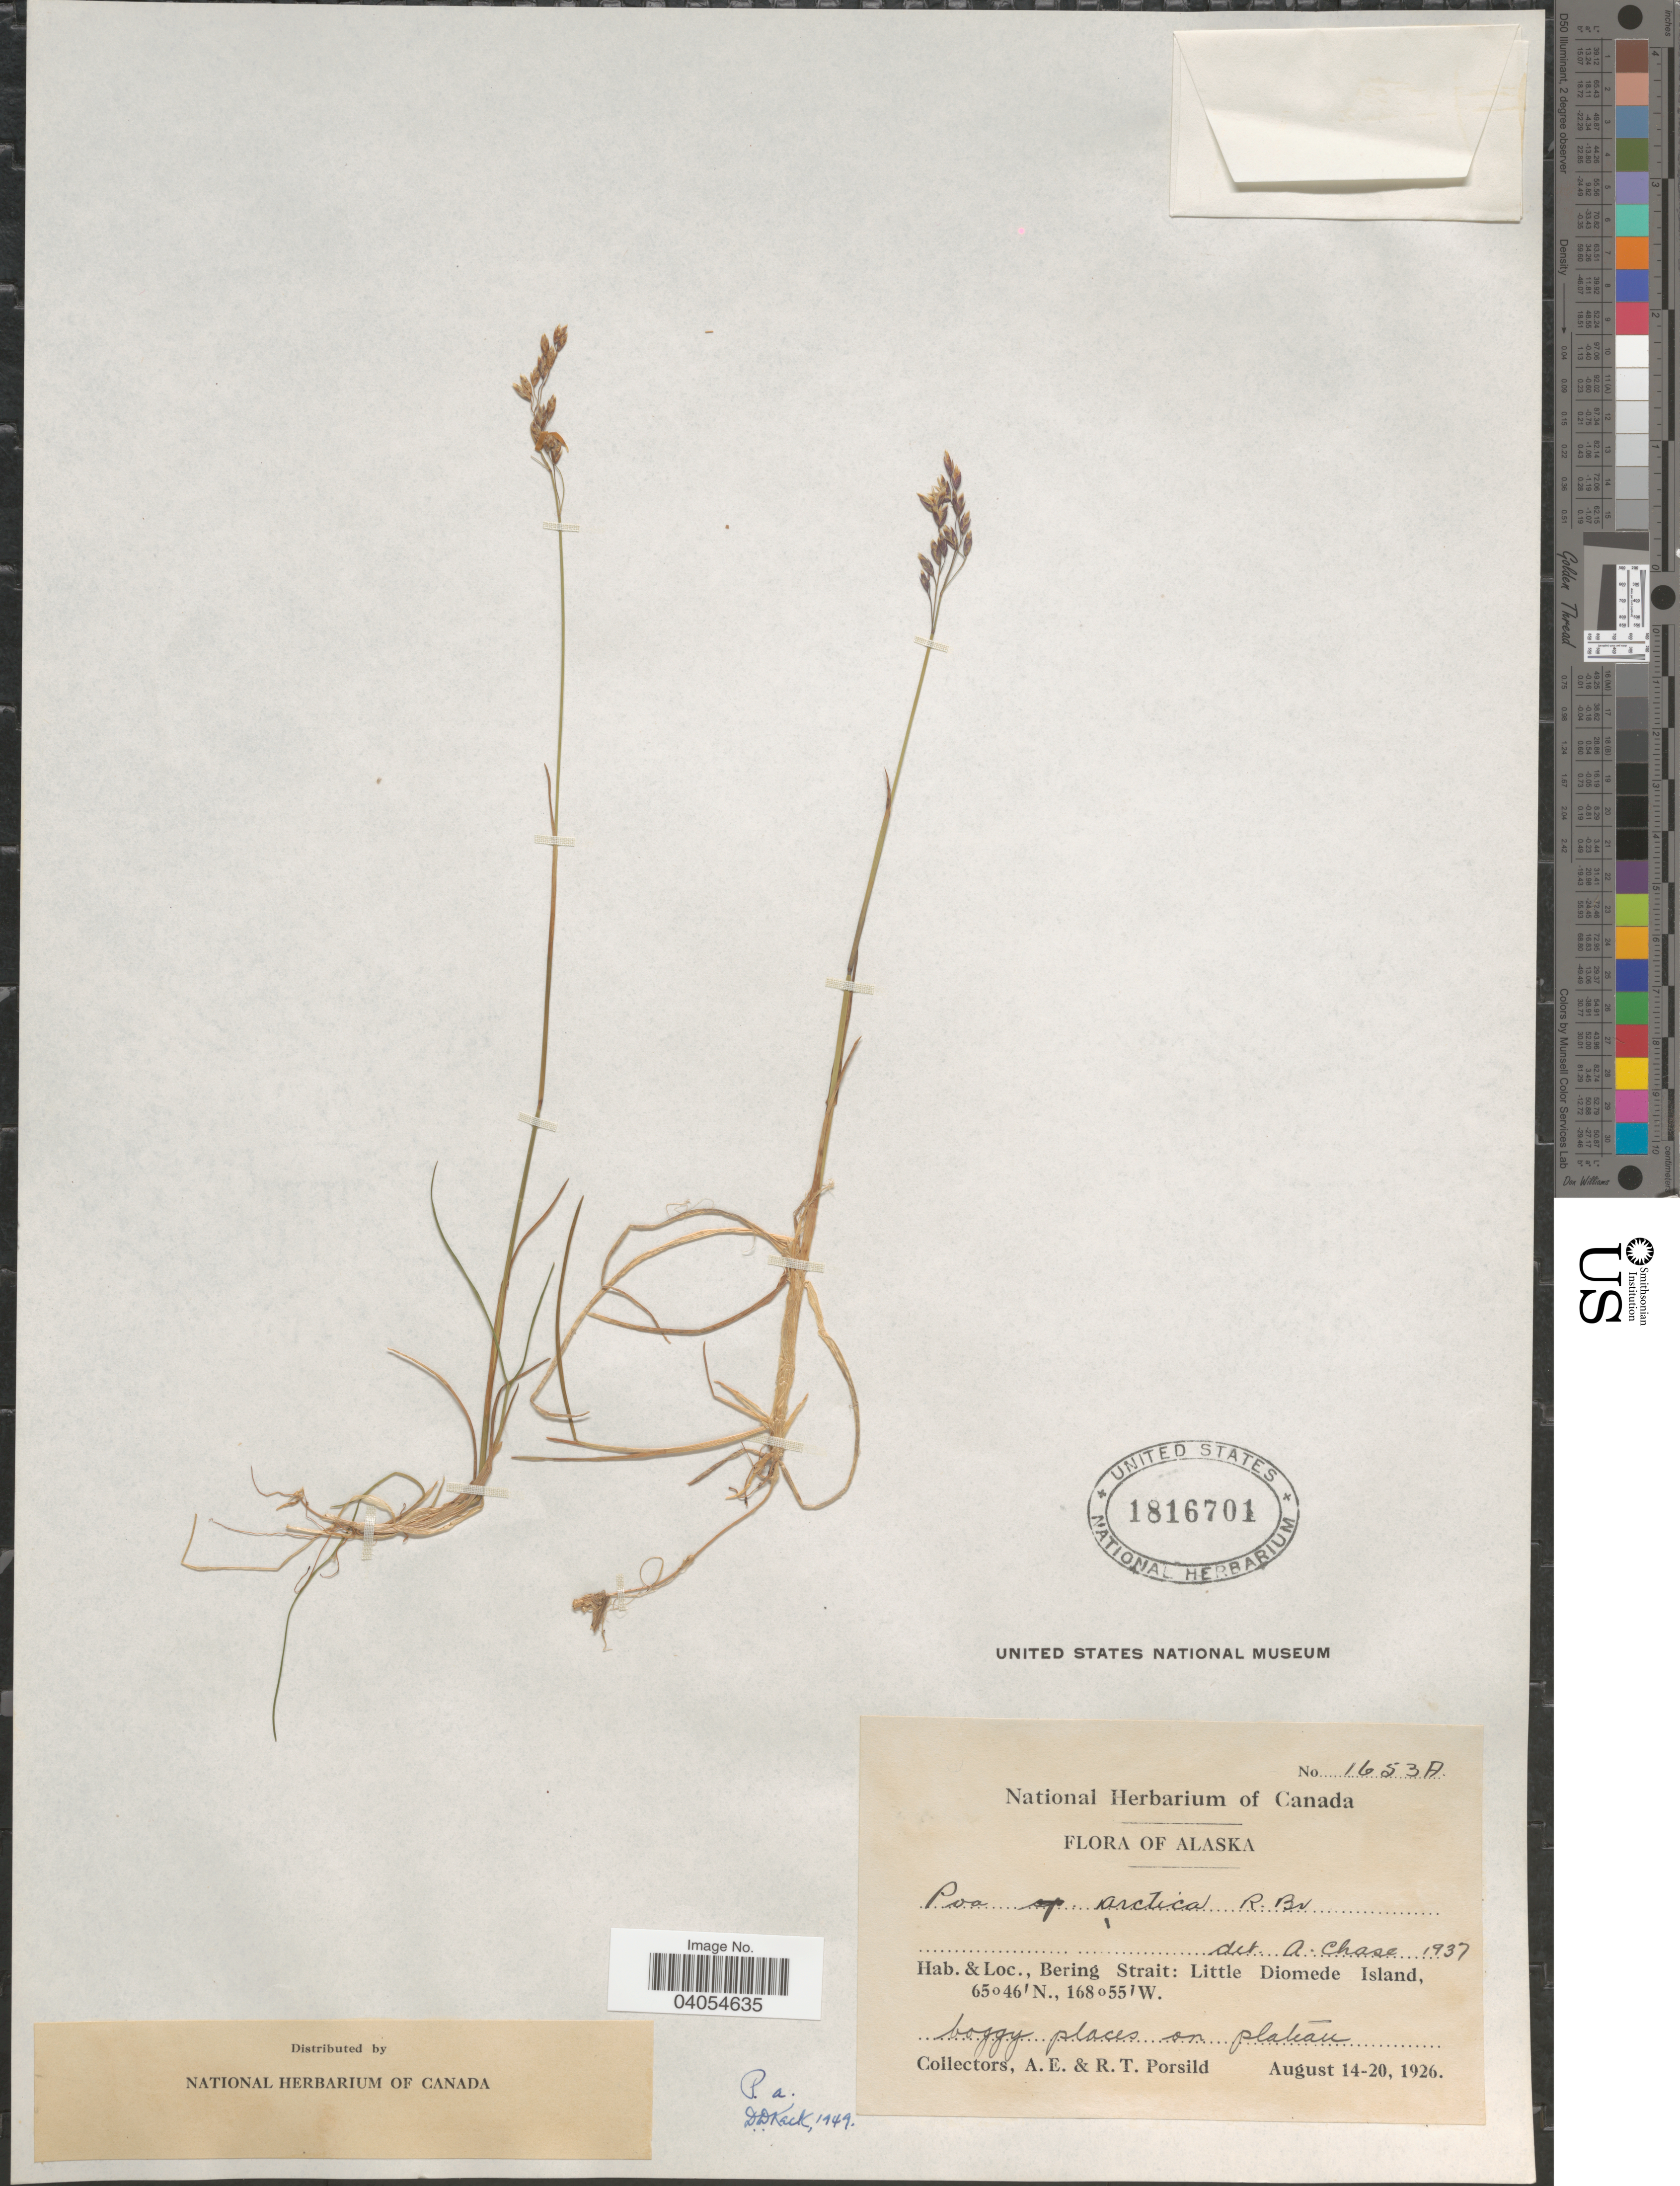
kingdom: Plantae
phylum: Tracheophyta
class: Liliopsida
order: Poales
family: Poaceae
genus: Poa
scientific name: Poa arctica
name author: R. Br.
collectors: A. E. Porsild & R. T. Porsild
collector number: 1653A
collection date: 1926-08-14/1926-08-20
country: United States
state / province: Alaska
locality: Bering Strait: Little Diomede Island.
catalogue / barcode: US 1816701